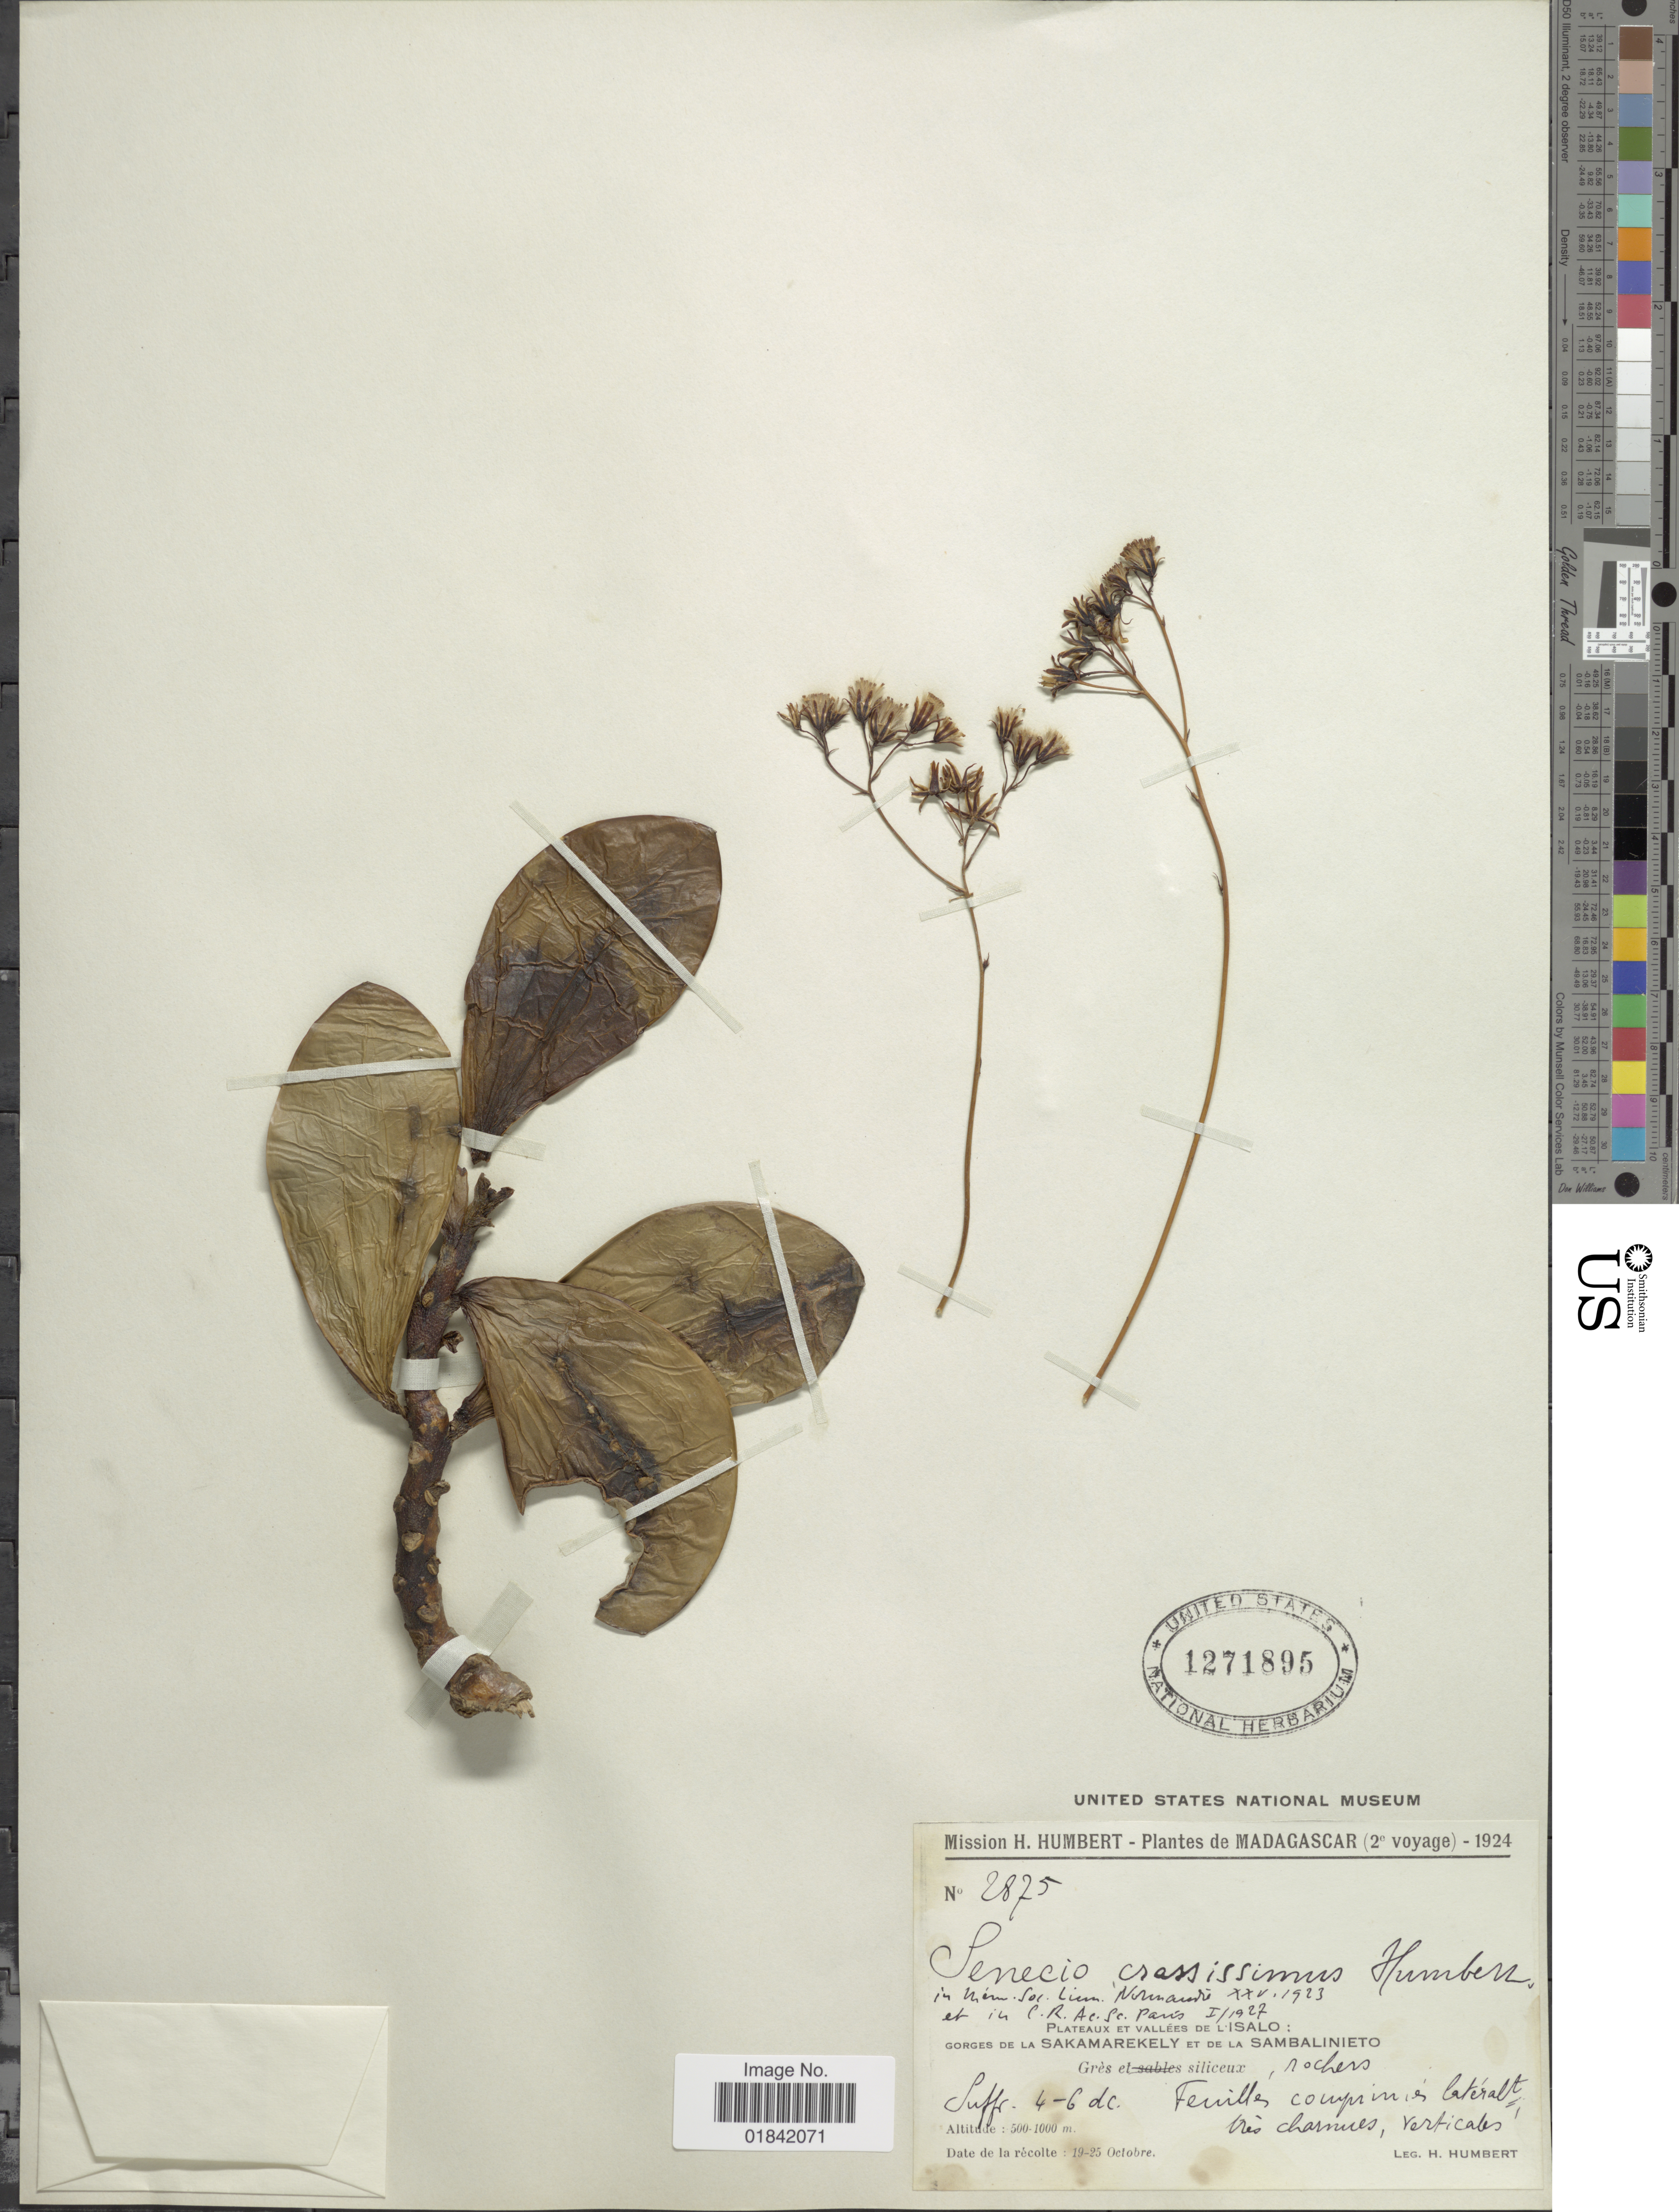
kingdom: Plantae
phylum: Tracheophyta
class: Magnoliopsida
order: Asterales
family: Asteraceae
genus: Senecio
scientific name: Senecio crassissimus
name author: Humb.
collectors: H. Humbert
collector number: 2875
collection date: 1924-10-19/1924-10-25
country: Madagascar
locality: Plateaux et vallees de L'Isalo, gorges de La Sakamarekely et de La Sambalinieto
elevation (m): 500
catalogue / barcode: US 1271895